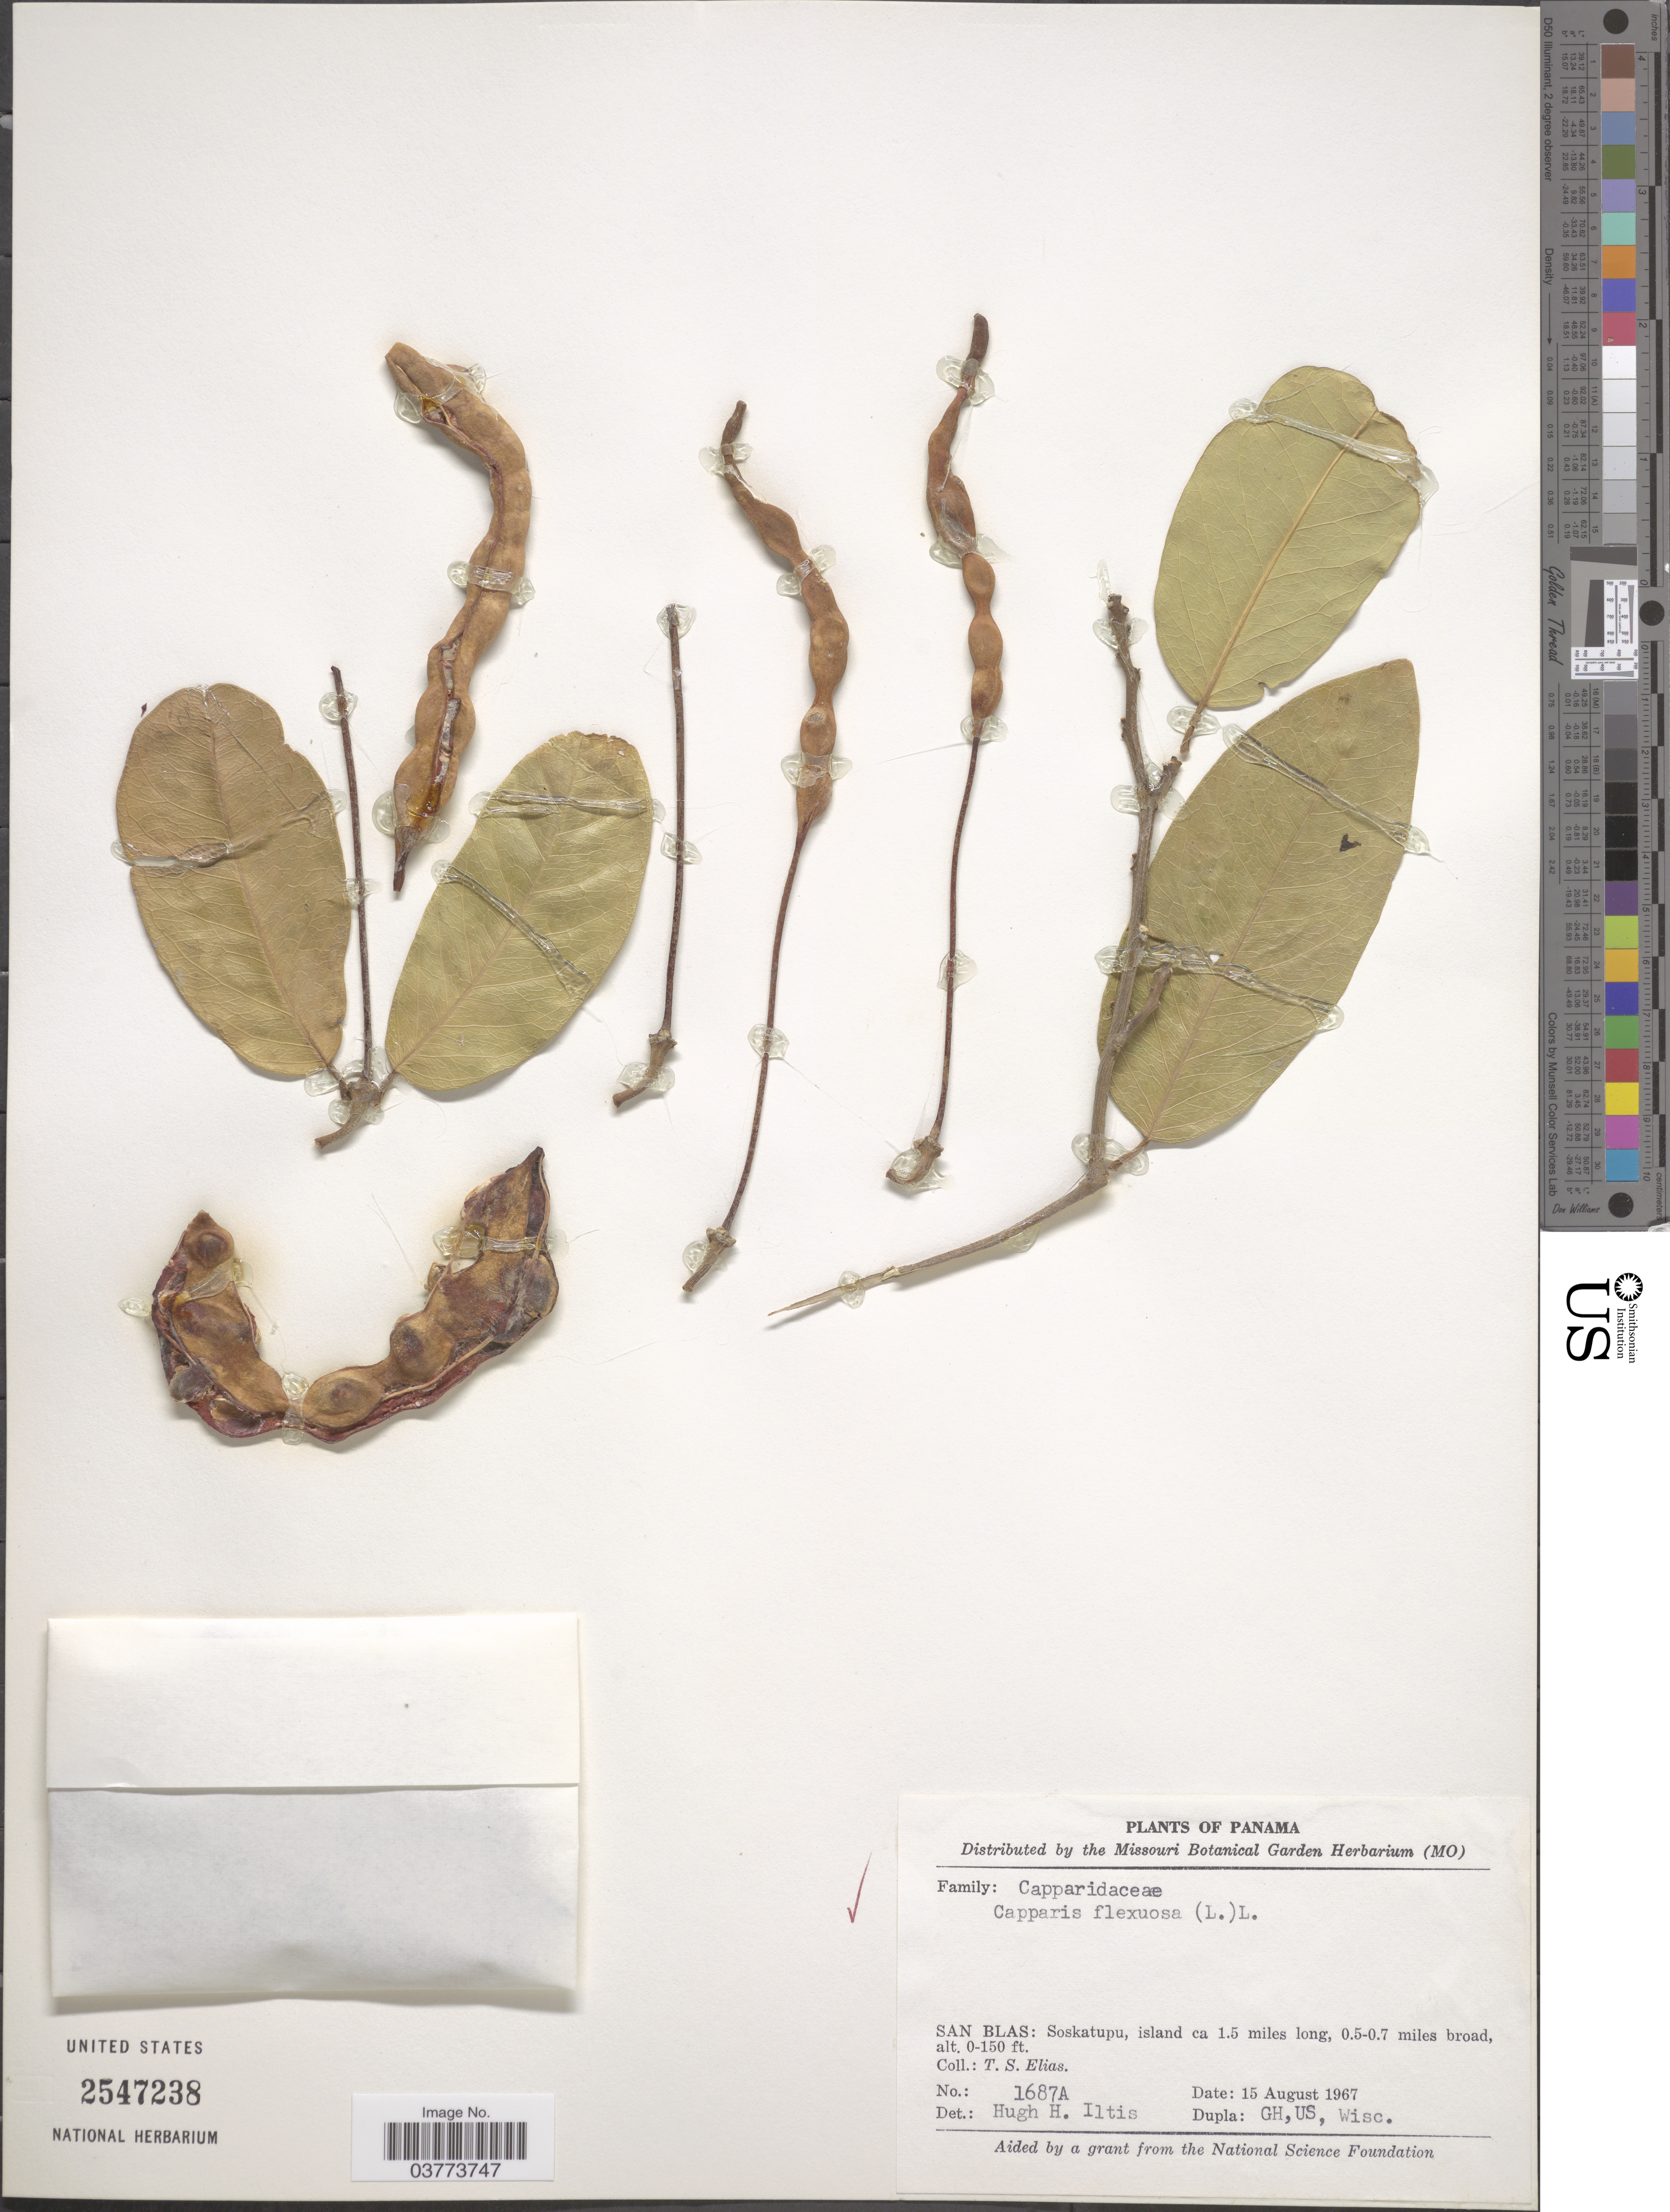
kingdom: Plantae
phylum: Tracheophyta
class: Magnoliopsida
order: Brassicales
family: Capparaceae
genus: Cynophalla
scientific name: Cynophalla flexuosa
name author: (L.) J. Presl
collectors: T. S. Elias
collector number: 1687A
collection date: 1967-08-15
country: Panama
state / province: Kuna Yala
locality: Soskatupu, island ca 1.5 miles long 0.5-0.7 miles broad.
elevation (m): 0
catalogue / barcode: US 2547238